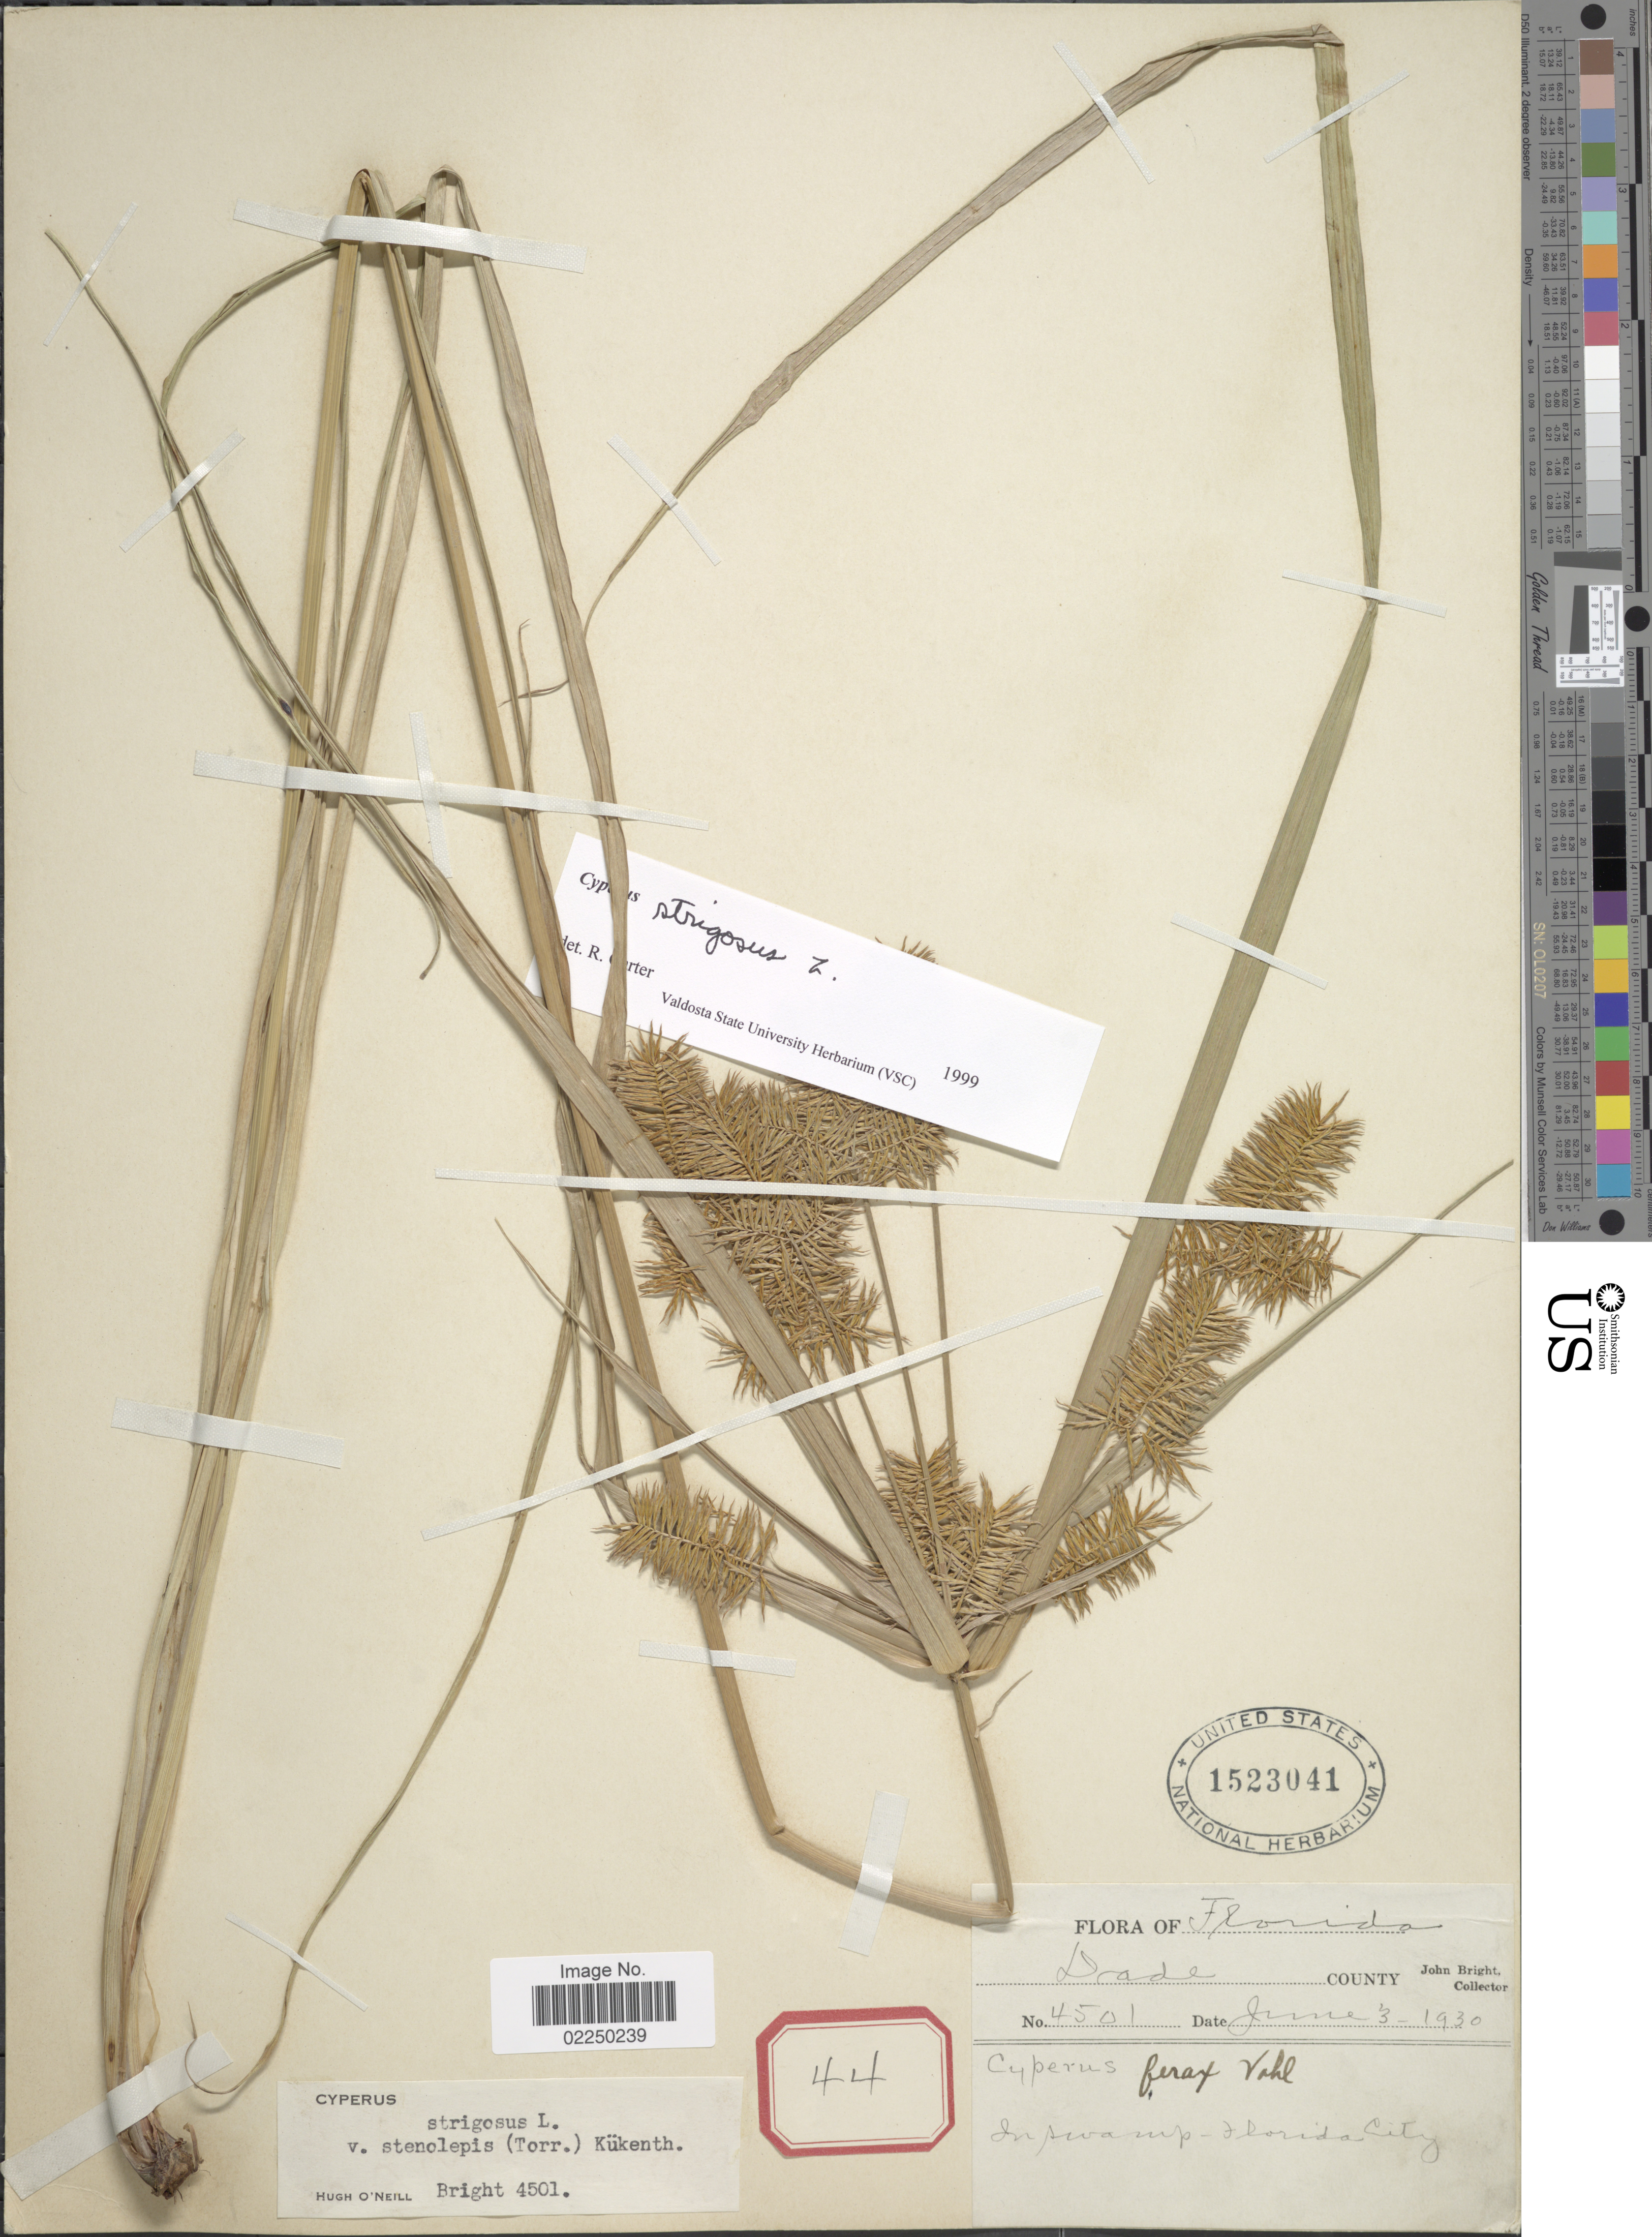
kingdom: Plantae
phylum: Tracheophyta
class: Liliopsida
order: Poales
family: Cyperaceae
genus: Cyperus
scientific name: Cyperus strigosus L.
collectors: J. Bright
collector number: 4501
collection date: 1930-06-03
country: United States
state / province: Florida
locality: Dade County, in swamp, Florida-City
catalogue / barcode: US 1523041